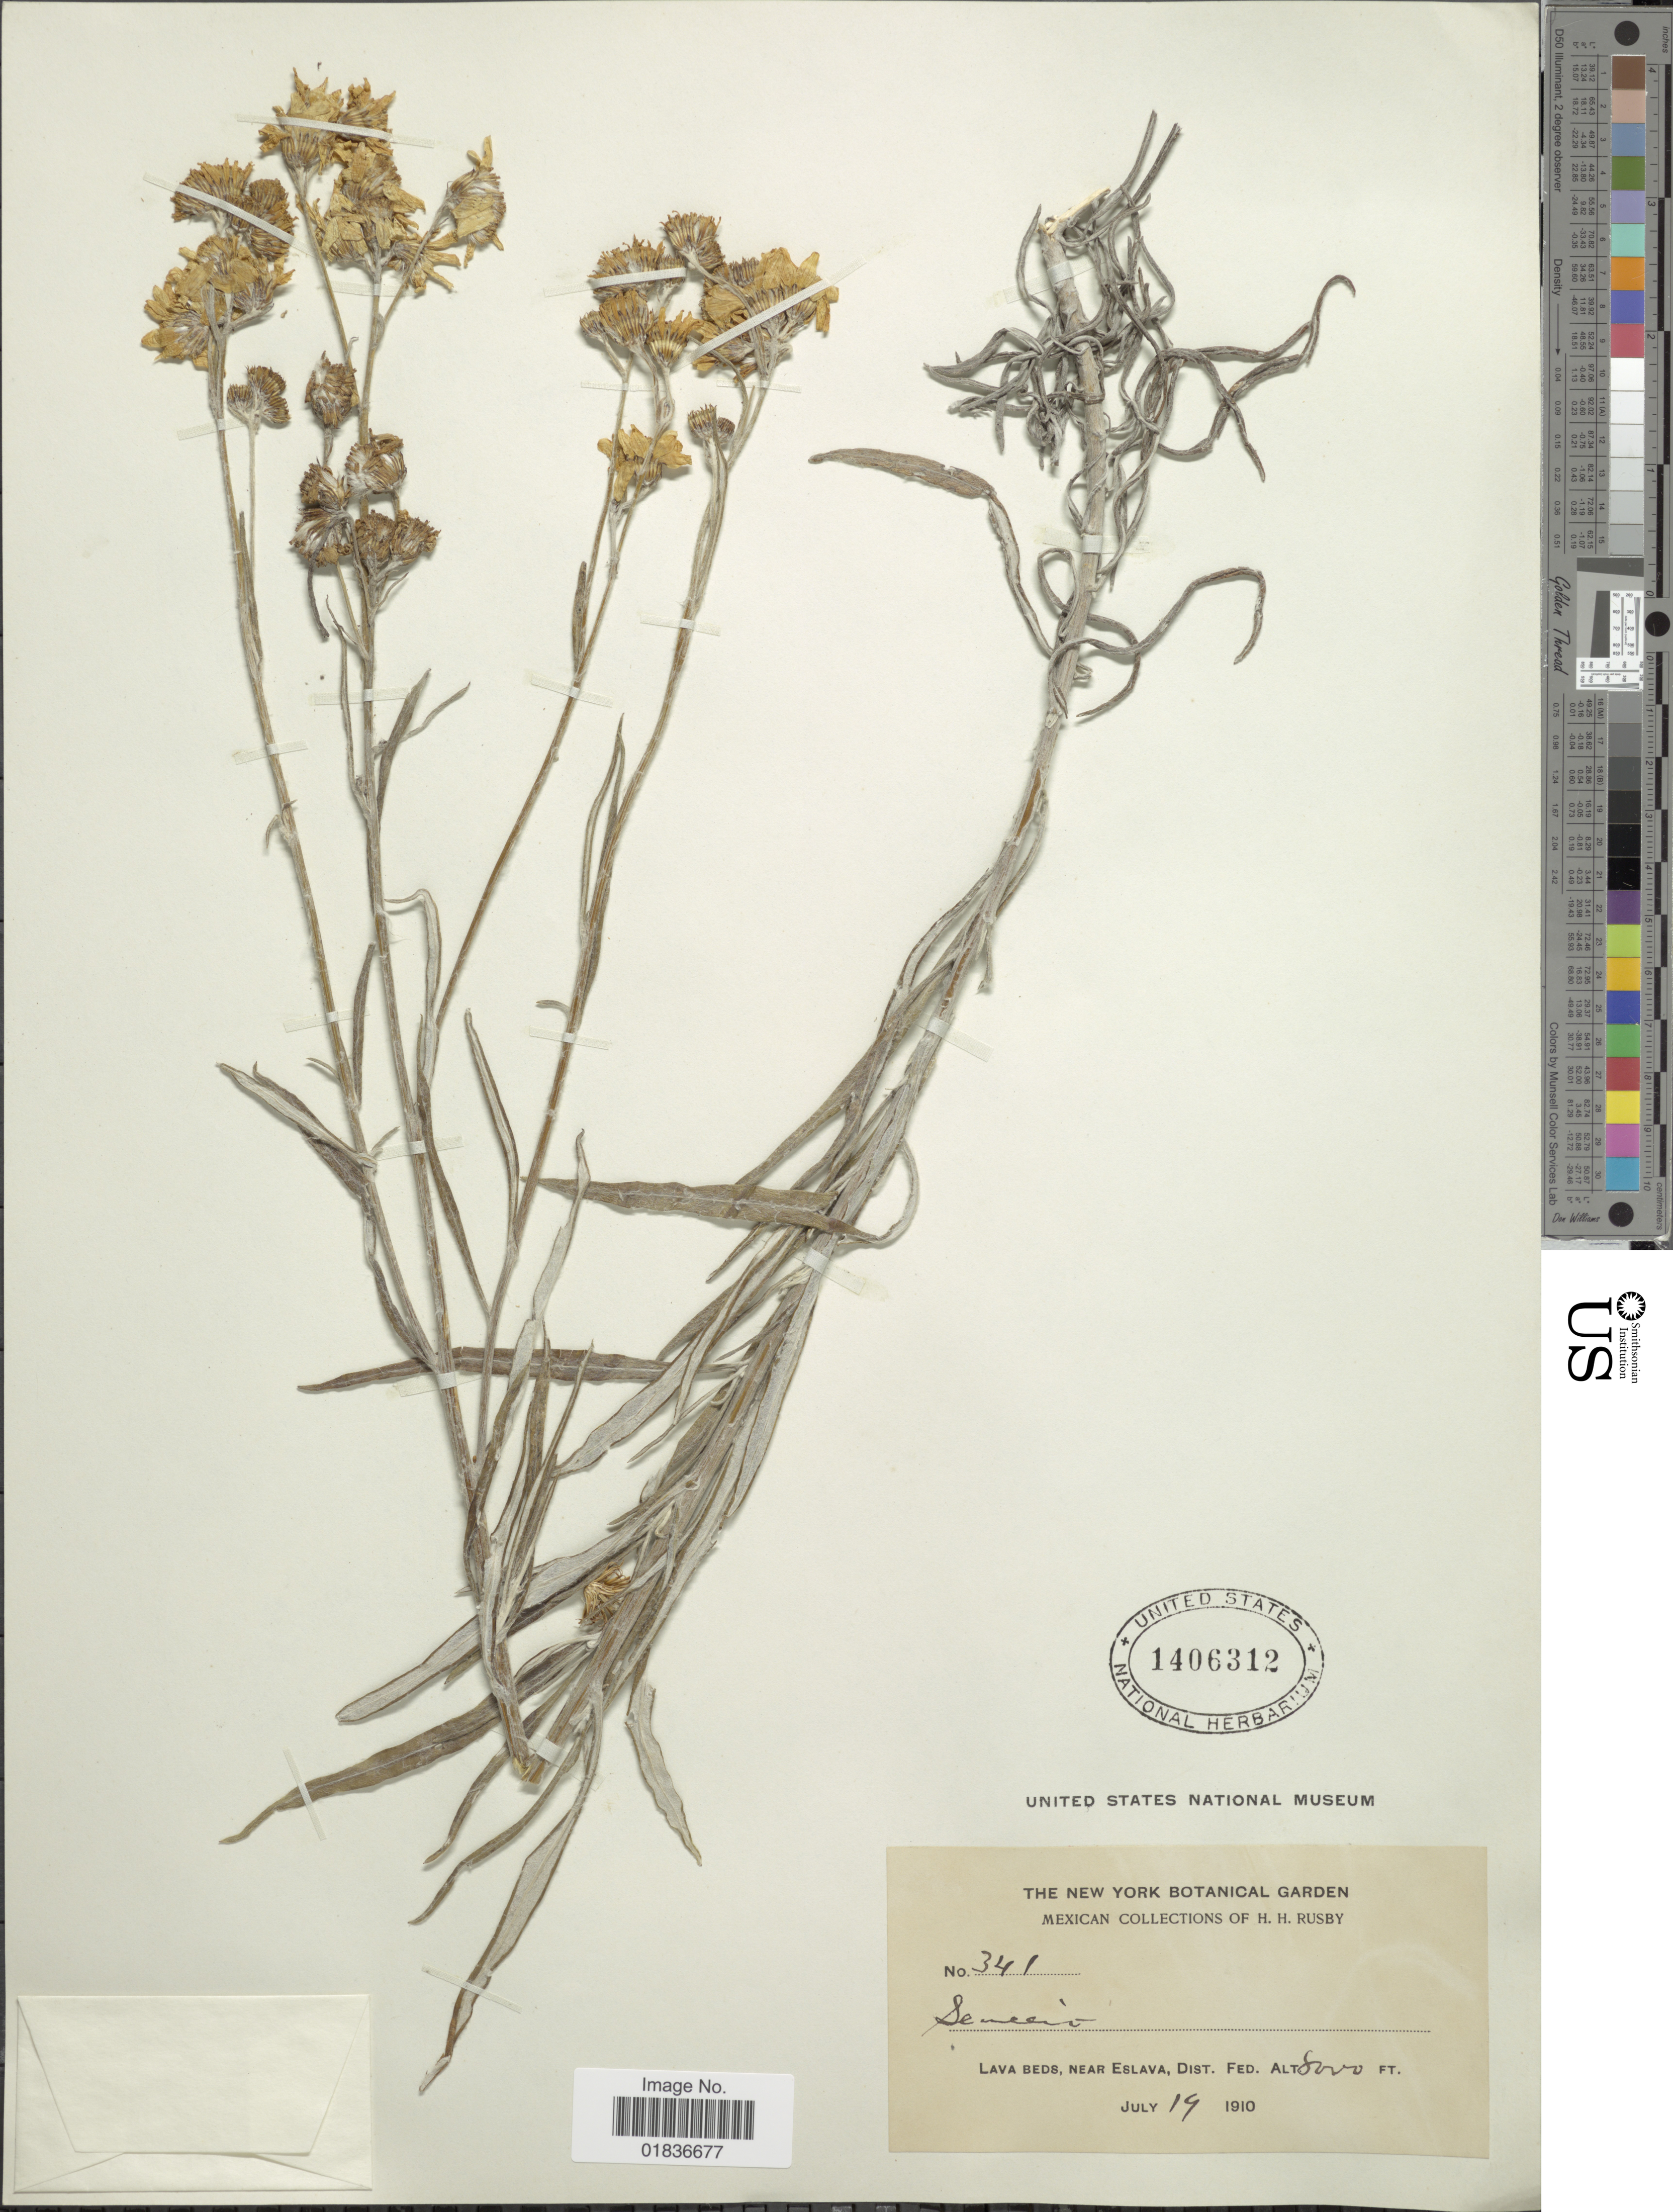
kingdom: Plantae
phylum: Tracheophyta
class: Magnoliopsida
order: Asterales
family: Asteraceae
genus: Senecio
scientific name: Senecio sp.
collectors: H. H. Rusby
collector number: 341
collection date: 1910-07-19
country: Mexico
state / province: Distrito Federal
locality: Lava beds, near Eslava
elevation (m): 2438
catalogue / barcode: US 1406312